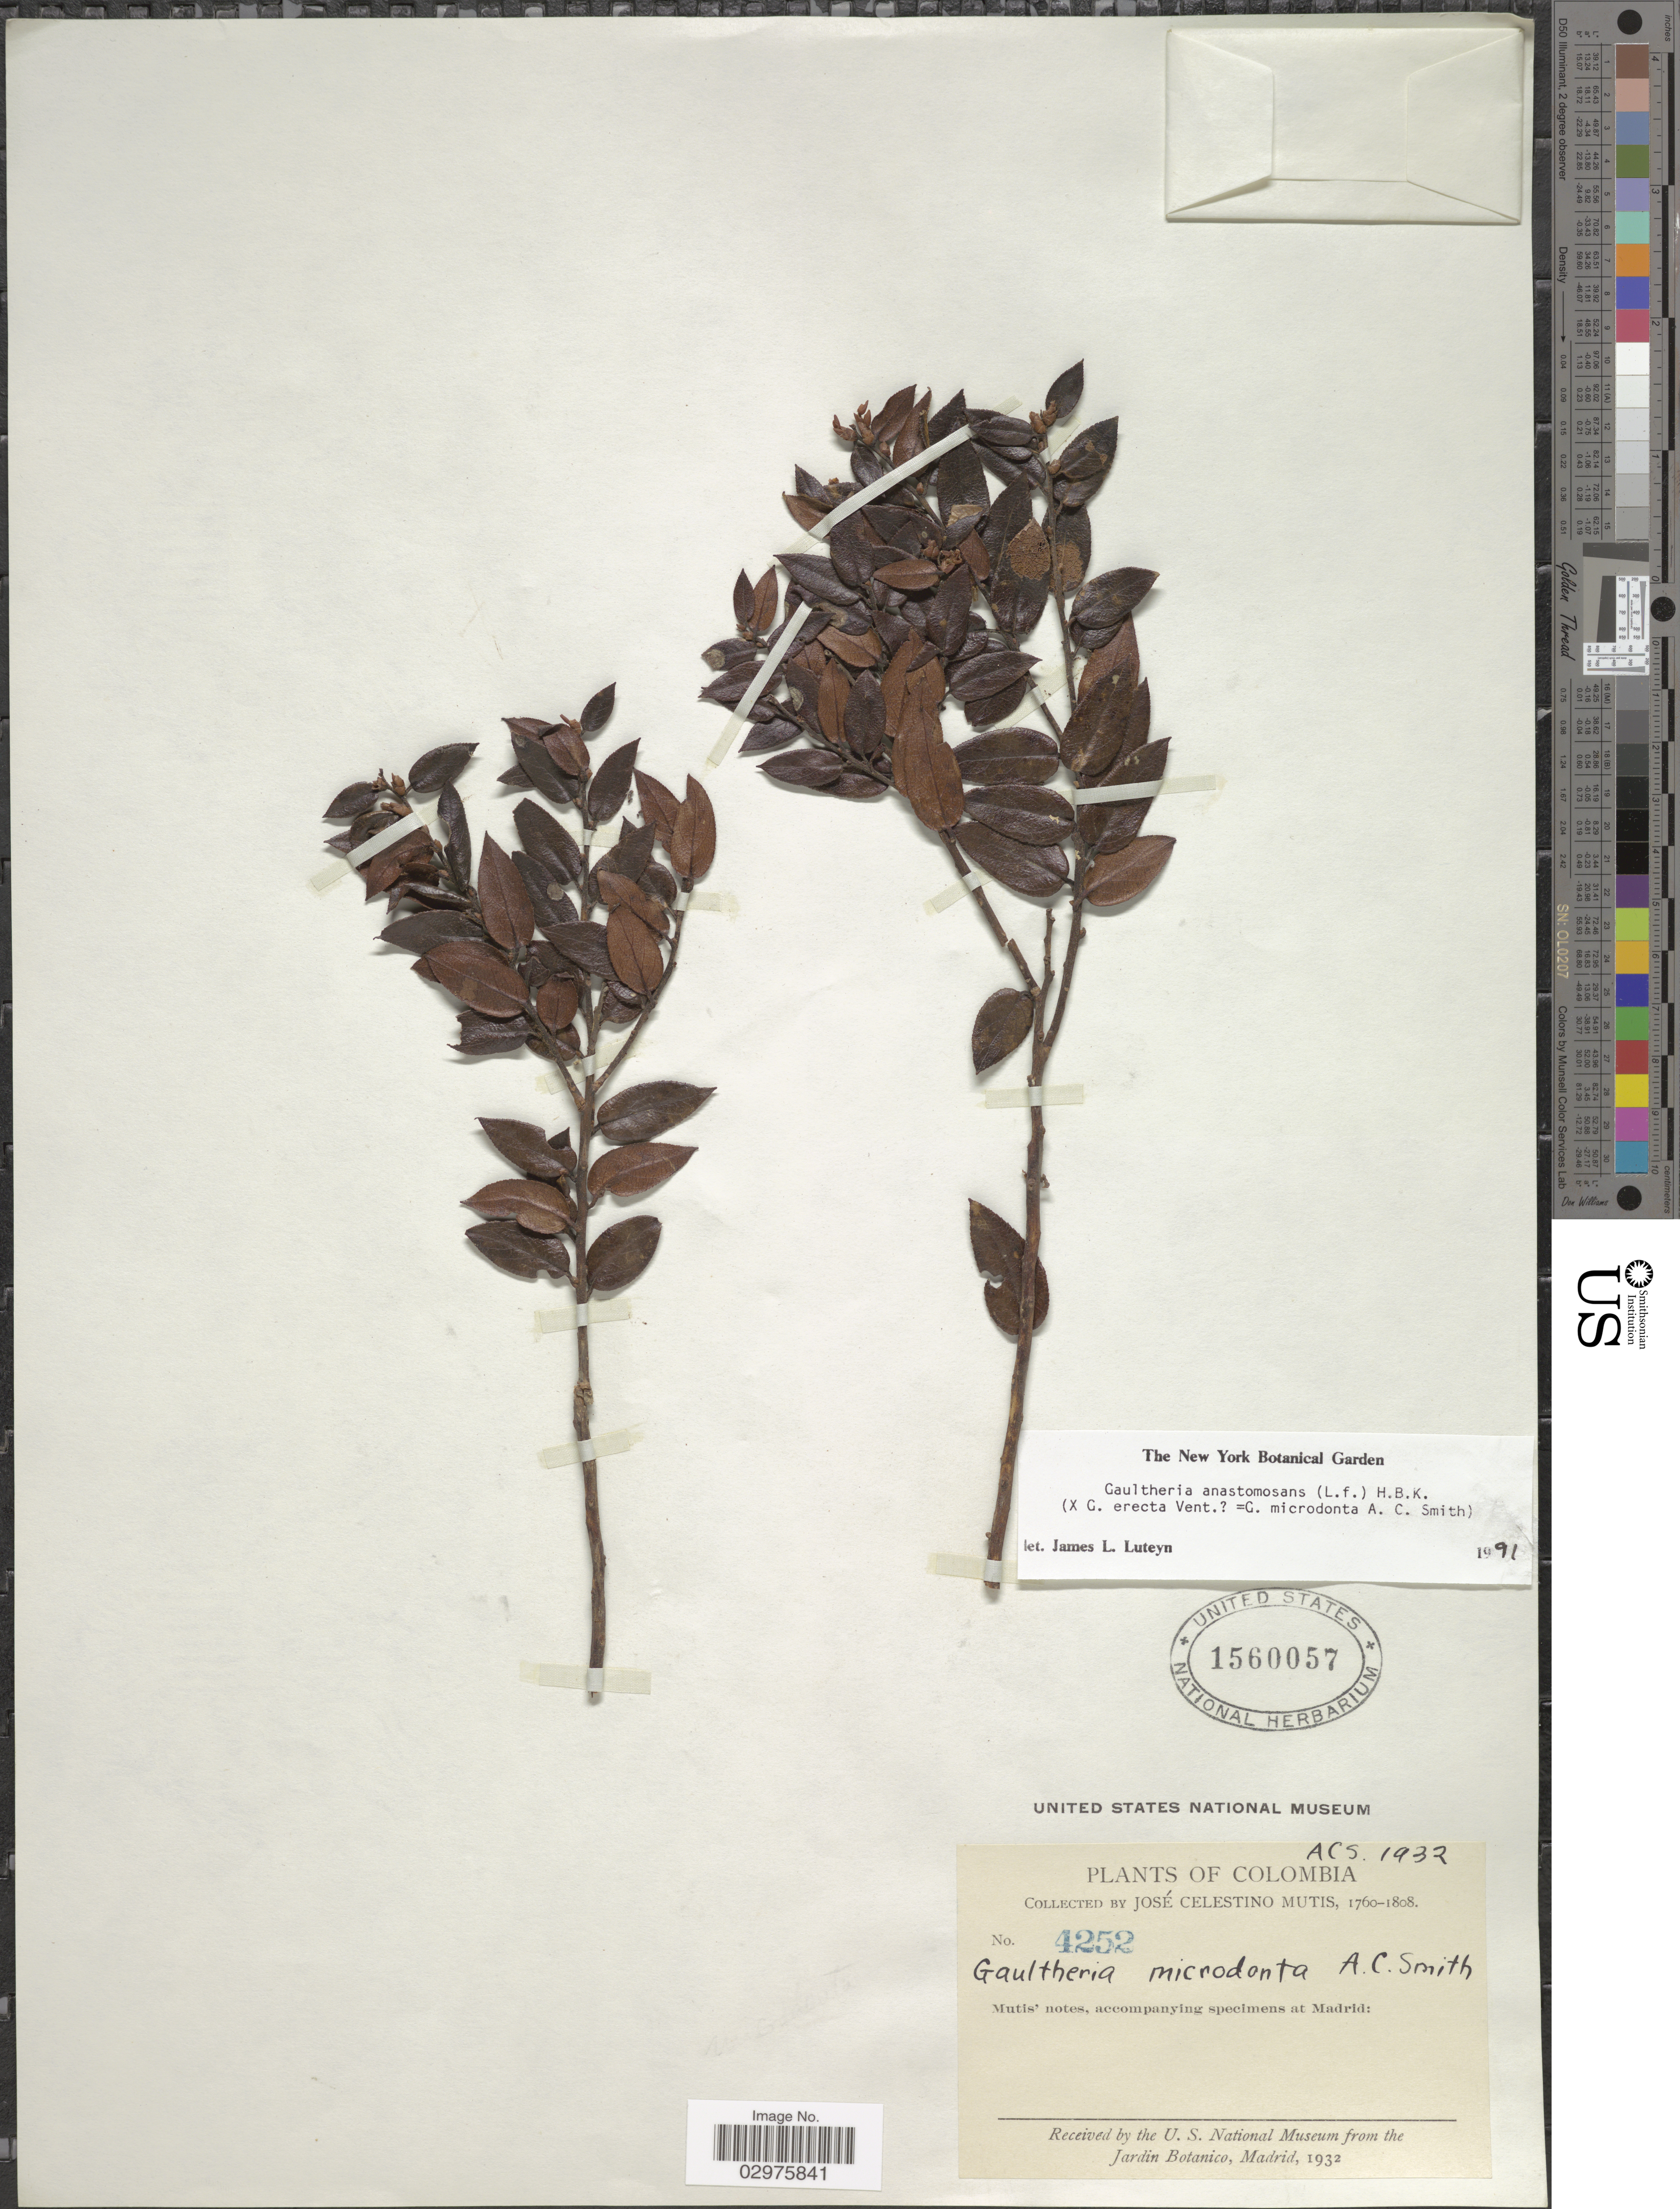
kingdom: Plantae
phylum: Tracheophyta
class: Magnoliopsida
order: Ericales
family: Ericaceae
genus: Gaultheria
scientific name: Gaultheria anastomosans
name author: (L. f.) Kunth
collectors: J. C. B. Mutis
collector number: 4252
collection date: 1760/1808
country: Colombia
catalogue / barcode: US 1560057